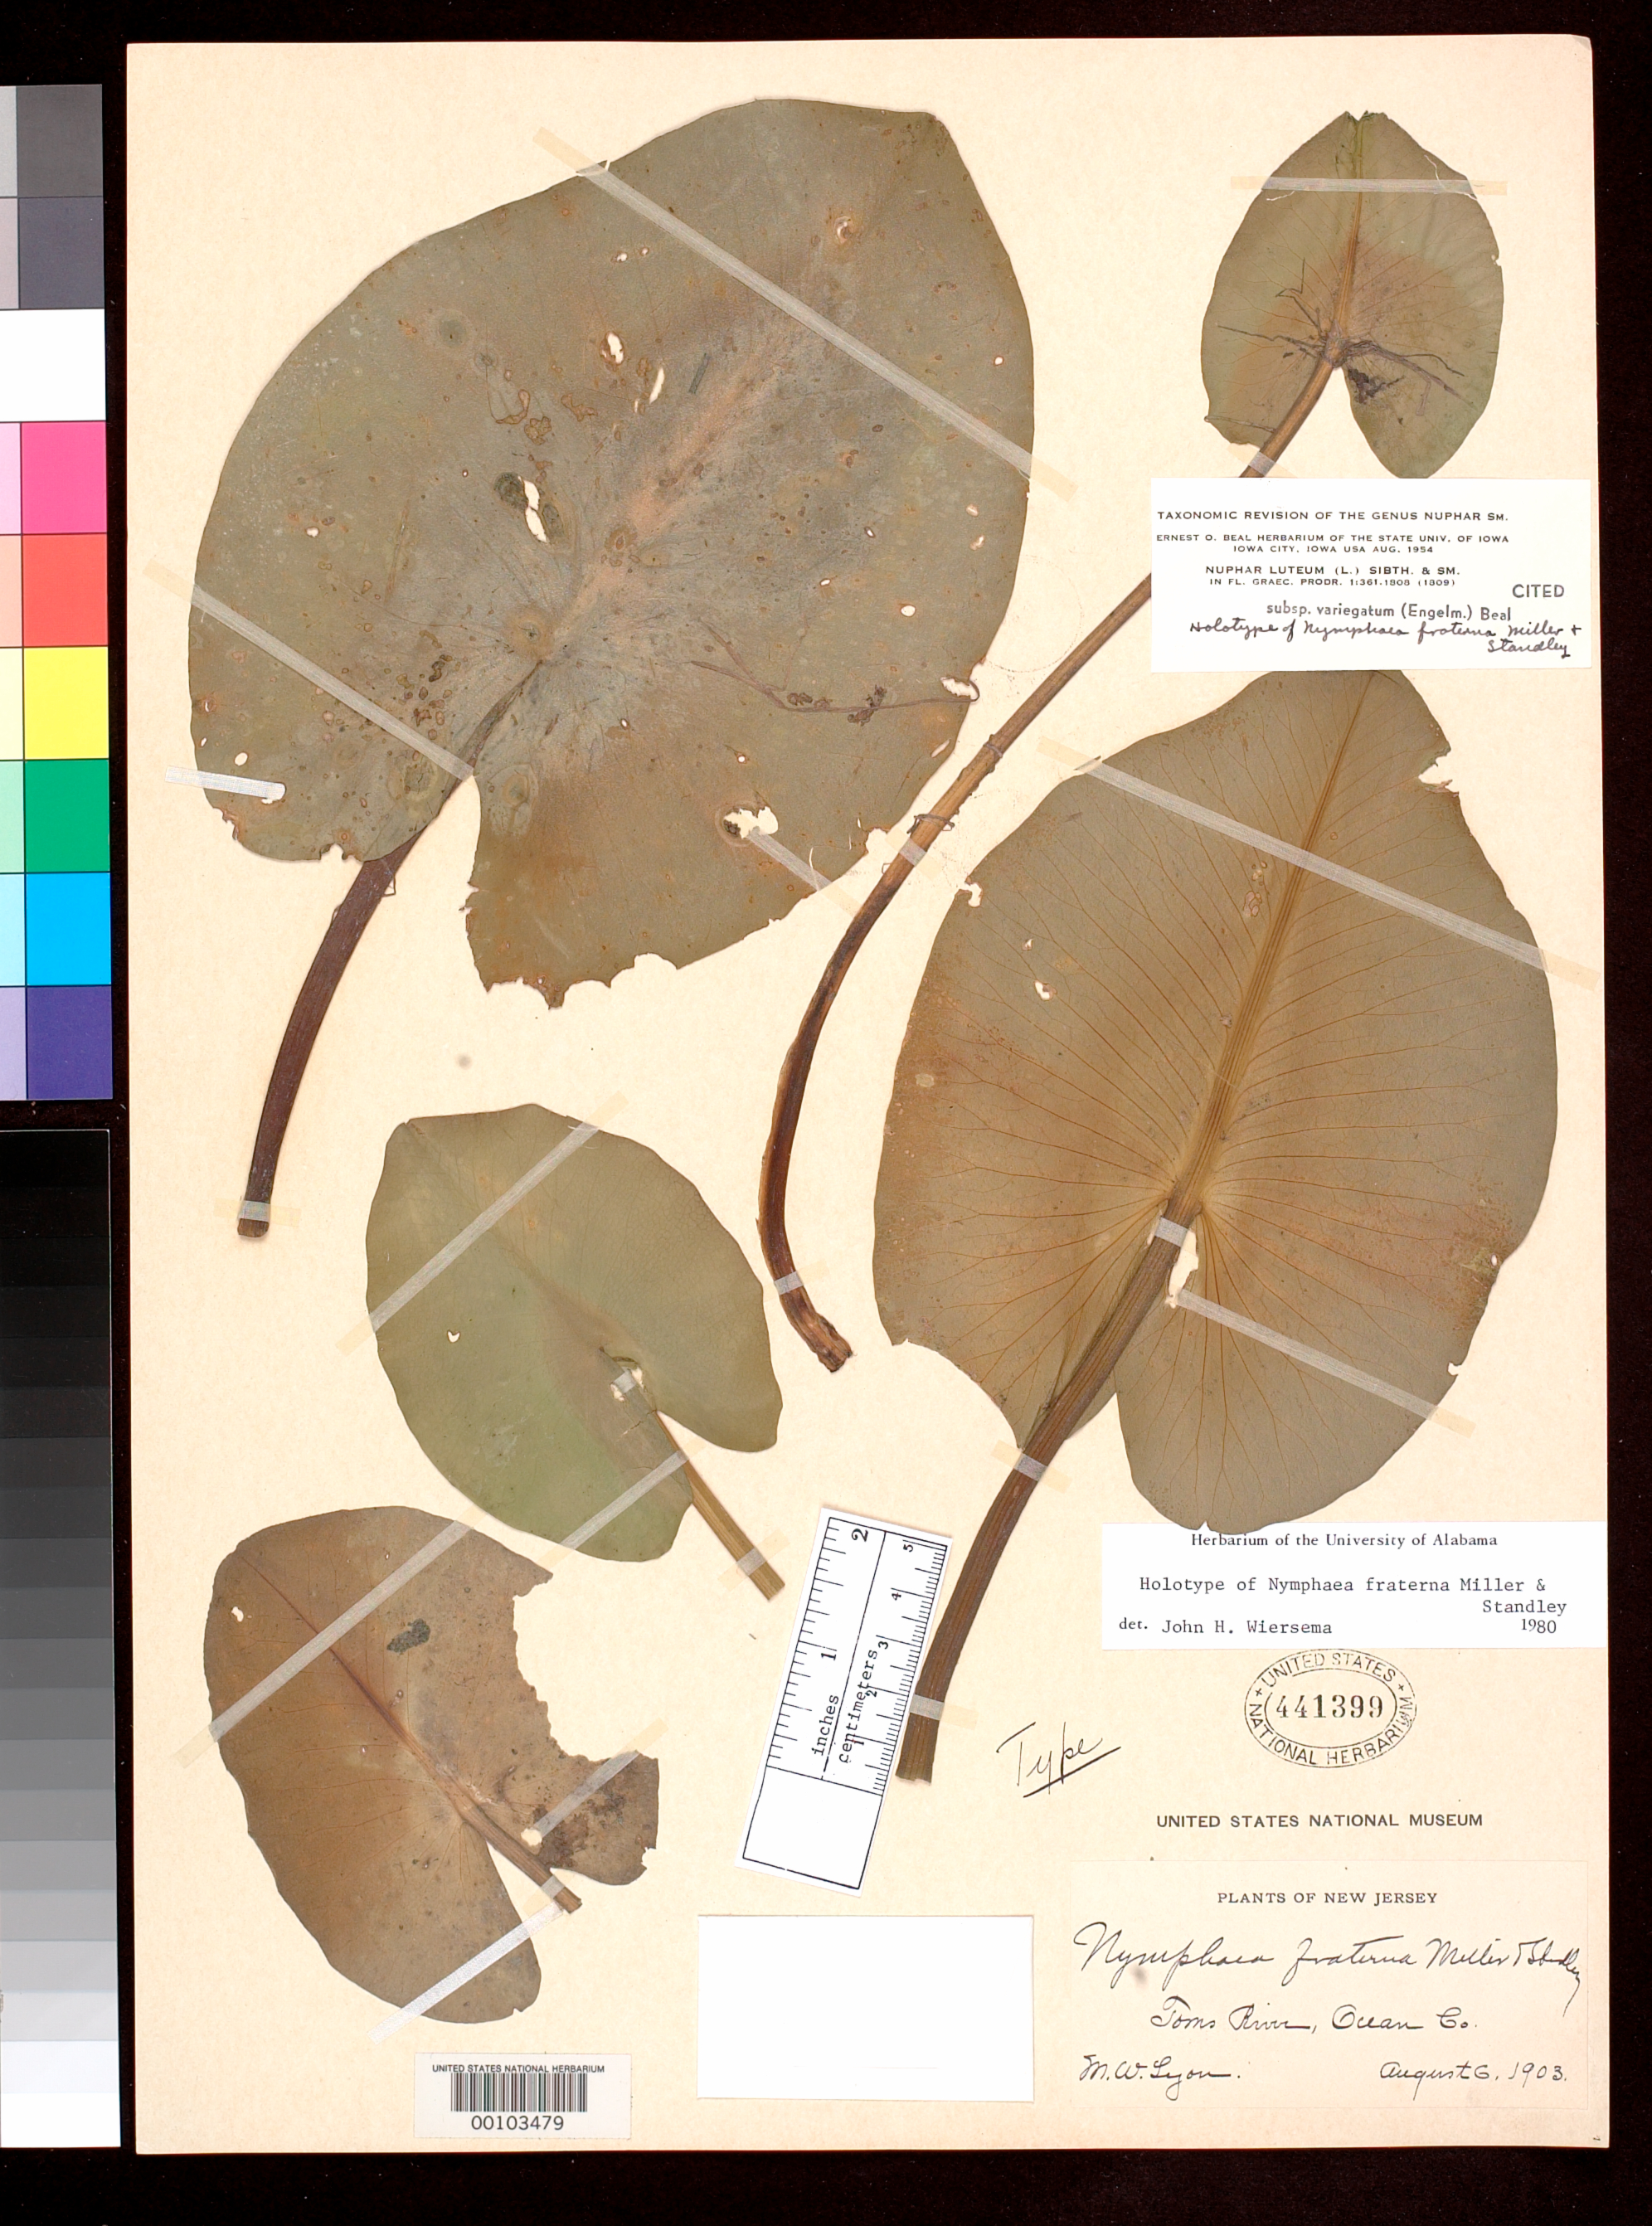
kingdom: Plantae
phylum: Tracheophyta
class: Magnoliopsida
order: Nymphaeales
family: Nymphaeaceae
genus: Nymphaea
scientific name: Nymphaea fraterna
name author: G.S. Mill. & Standl.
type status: Holotype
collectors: M. W. Lyon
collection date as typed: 06 Aug 1903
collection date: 1903-08-06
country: United States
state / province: New Jersey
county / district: Ocean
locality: Tom's River.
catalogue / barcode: US 441399